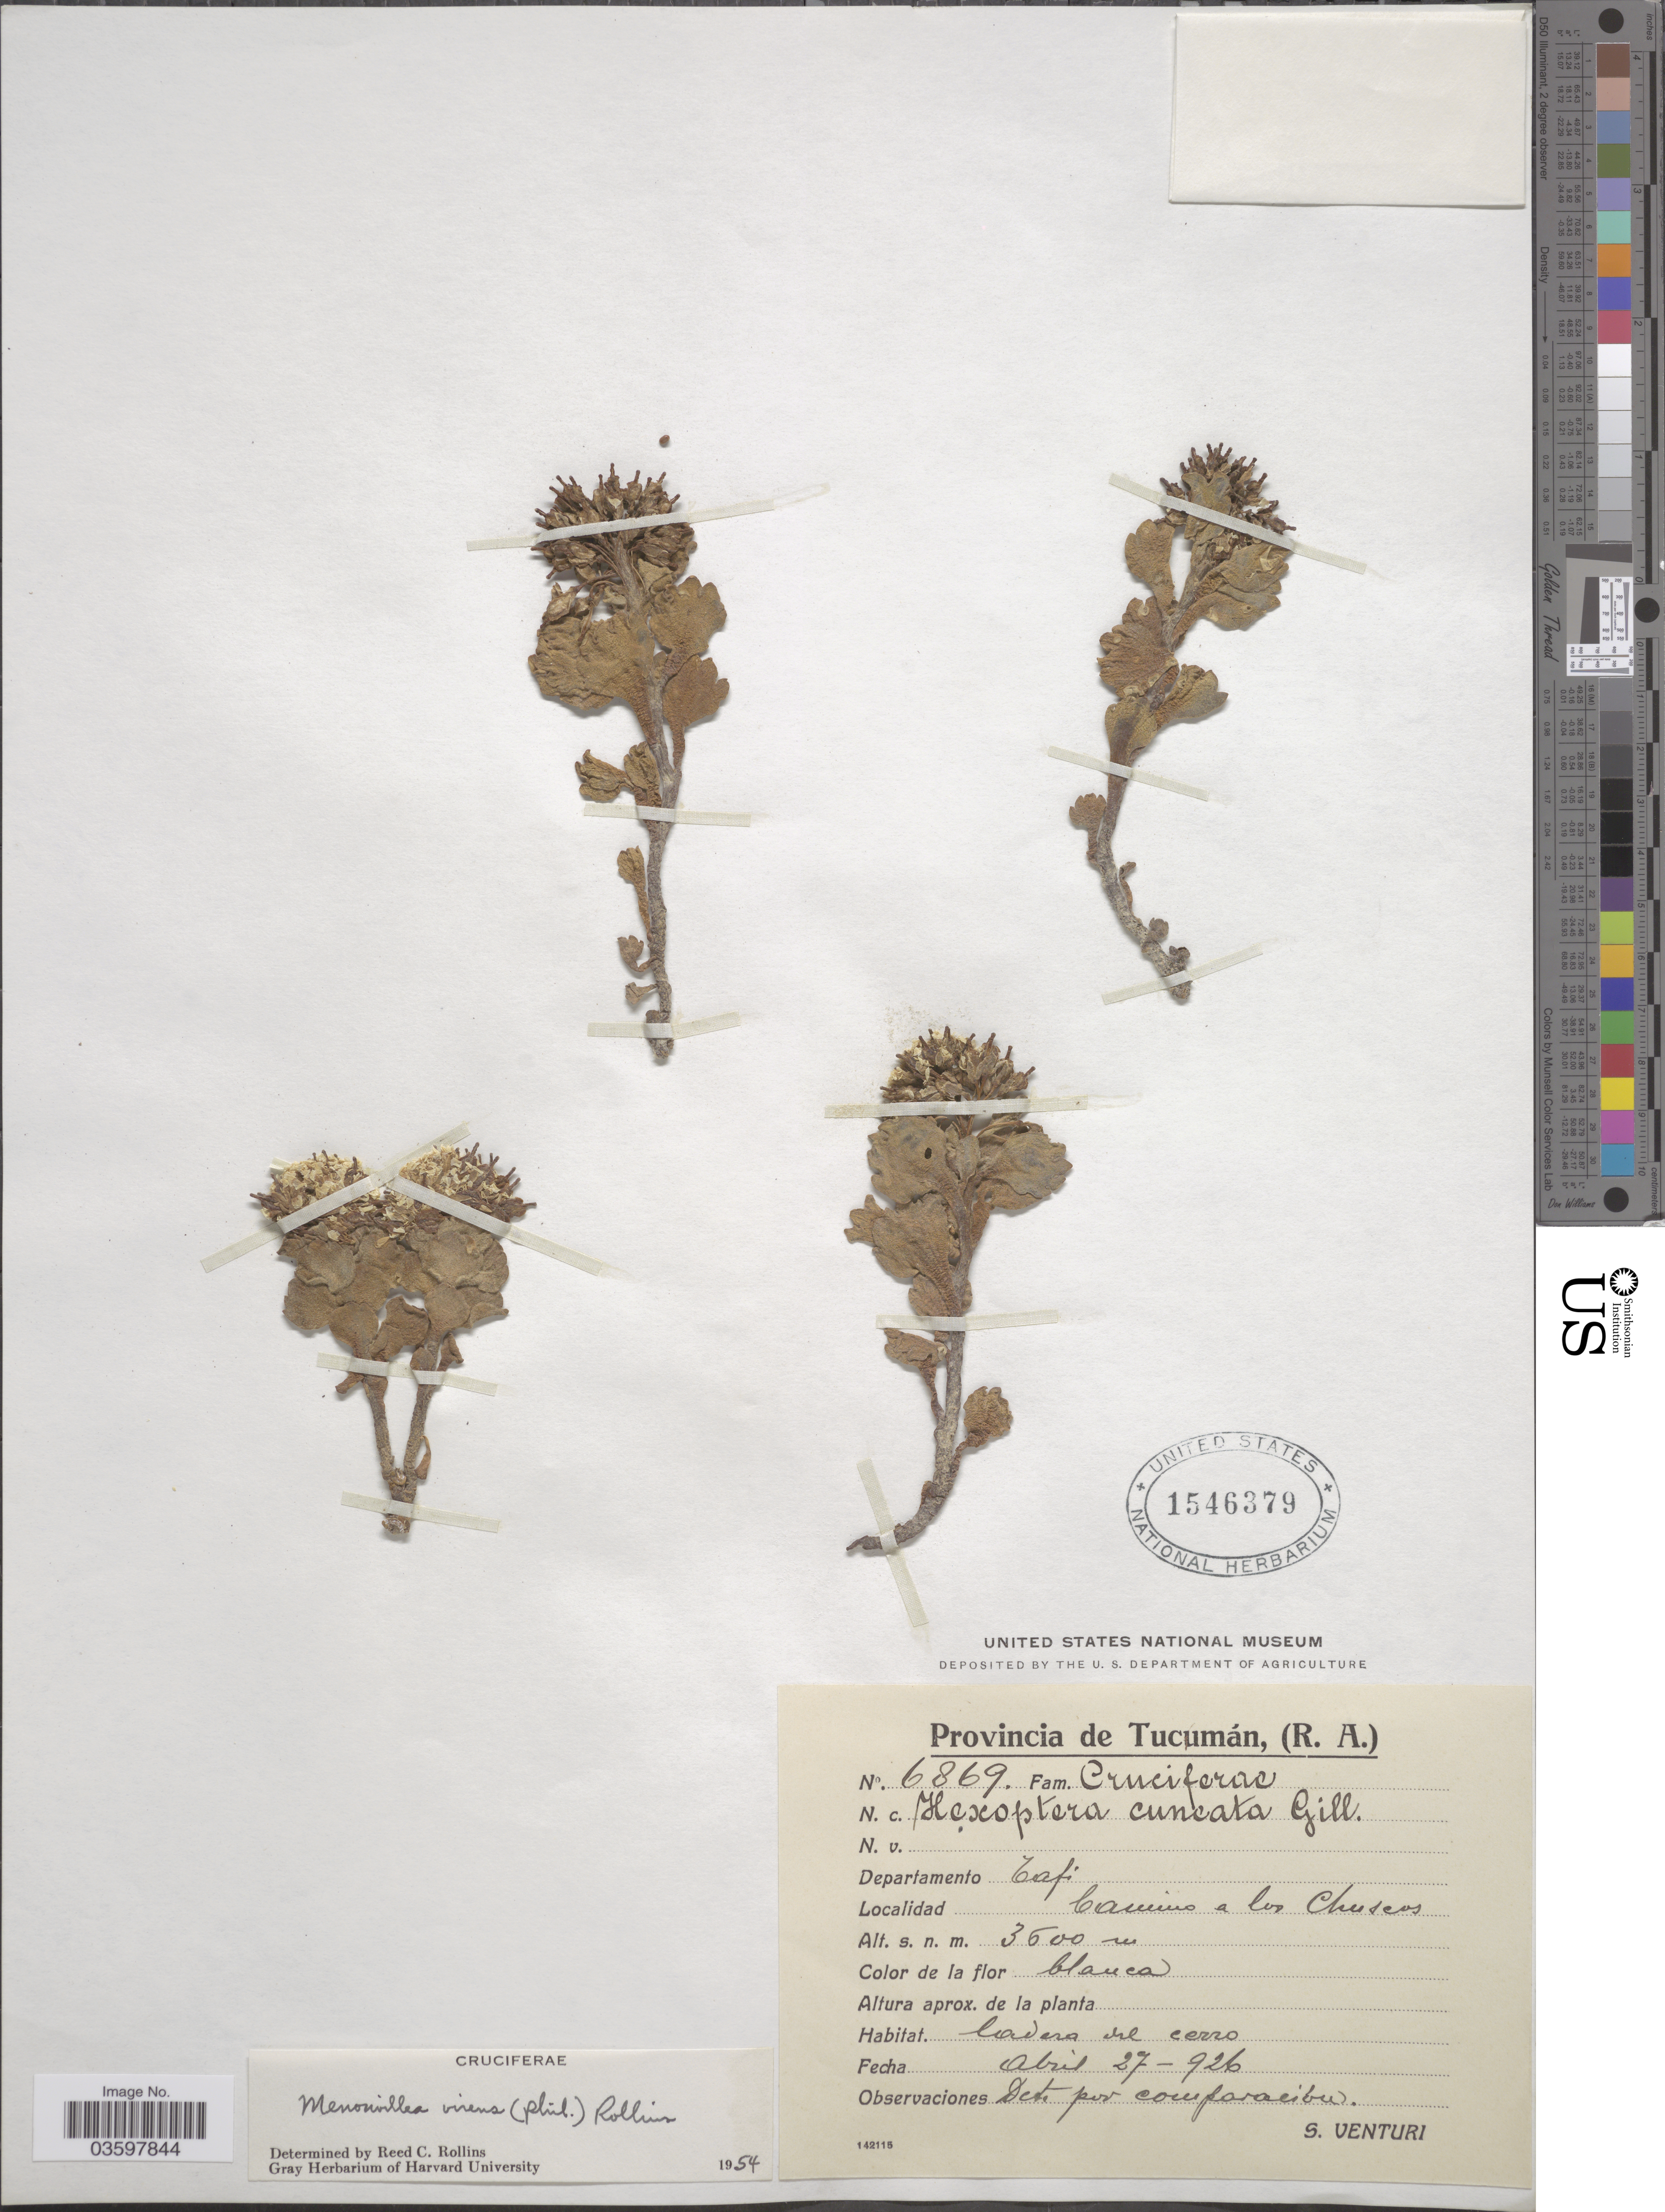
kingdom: Plantae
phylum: Tracheophyta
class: Magnoliopsida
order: Brassicales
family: Brassicaceae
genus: Menonvillea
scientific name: Menonvillea virens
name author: (Phil.) Rollins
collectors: S. Venturi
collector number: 6869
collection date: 1926-04-27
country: Argentina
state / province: Tucuman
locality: Departamento Tafi. Camino a los Chuscos.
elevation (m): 3600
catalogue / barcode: US 1546379